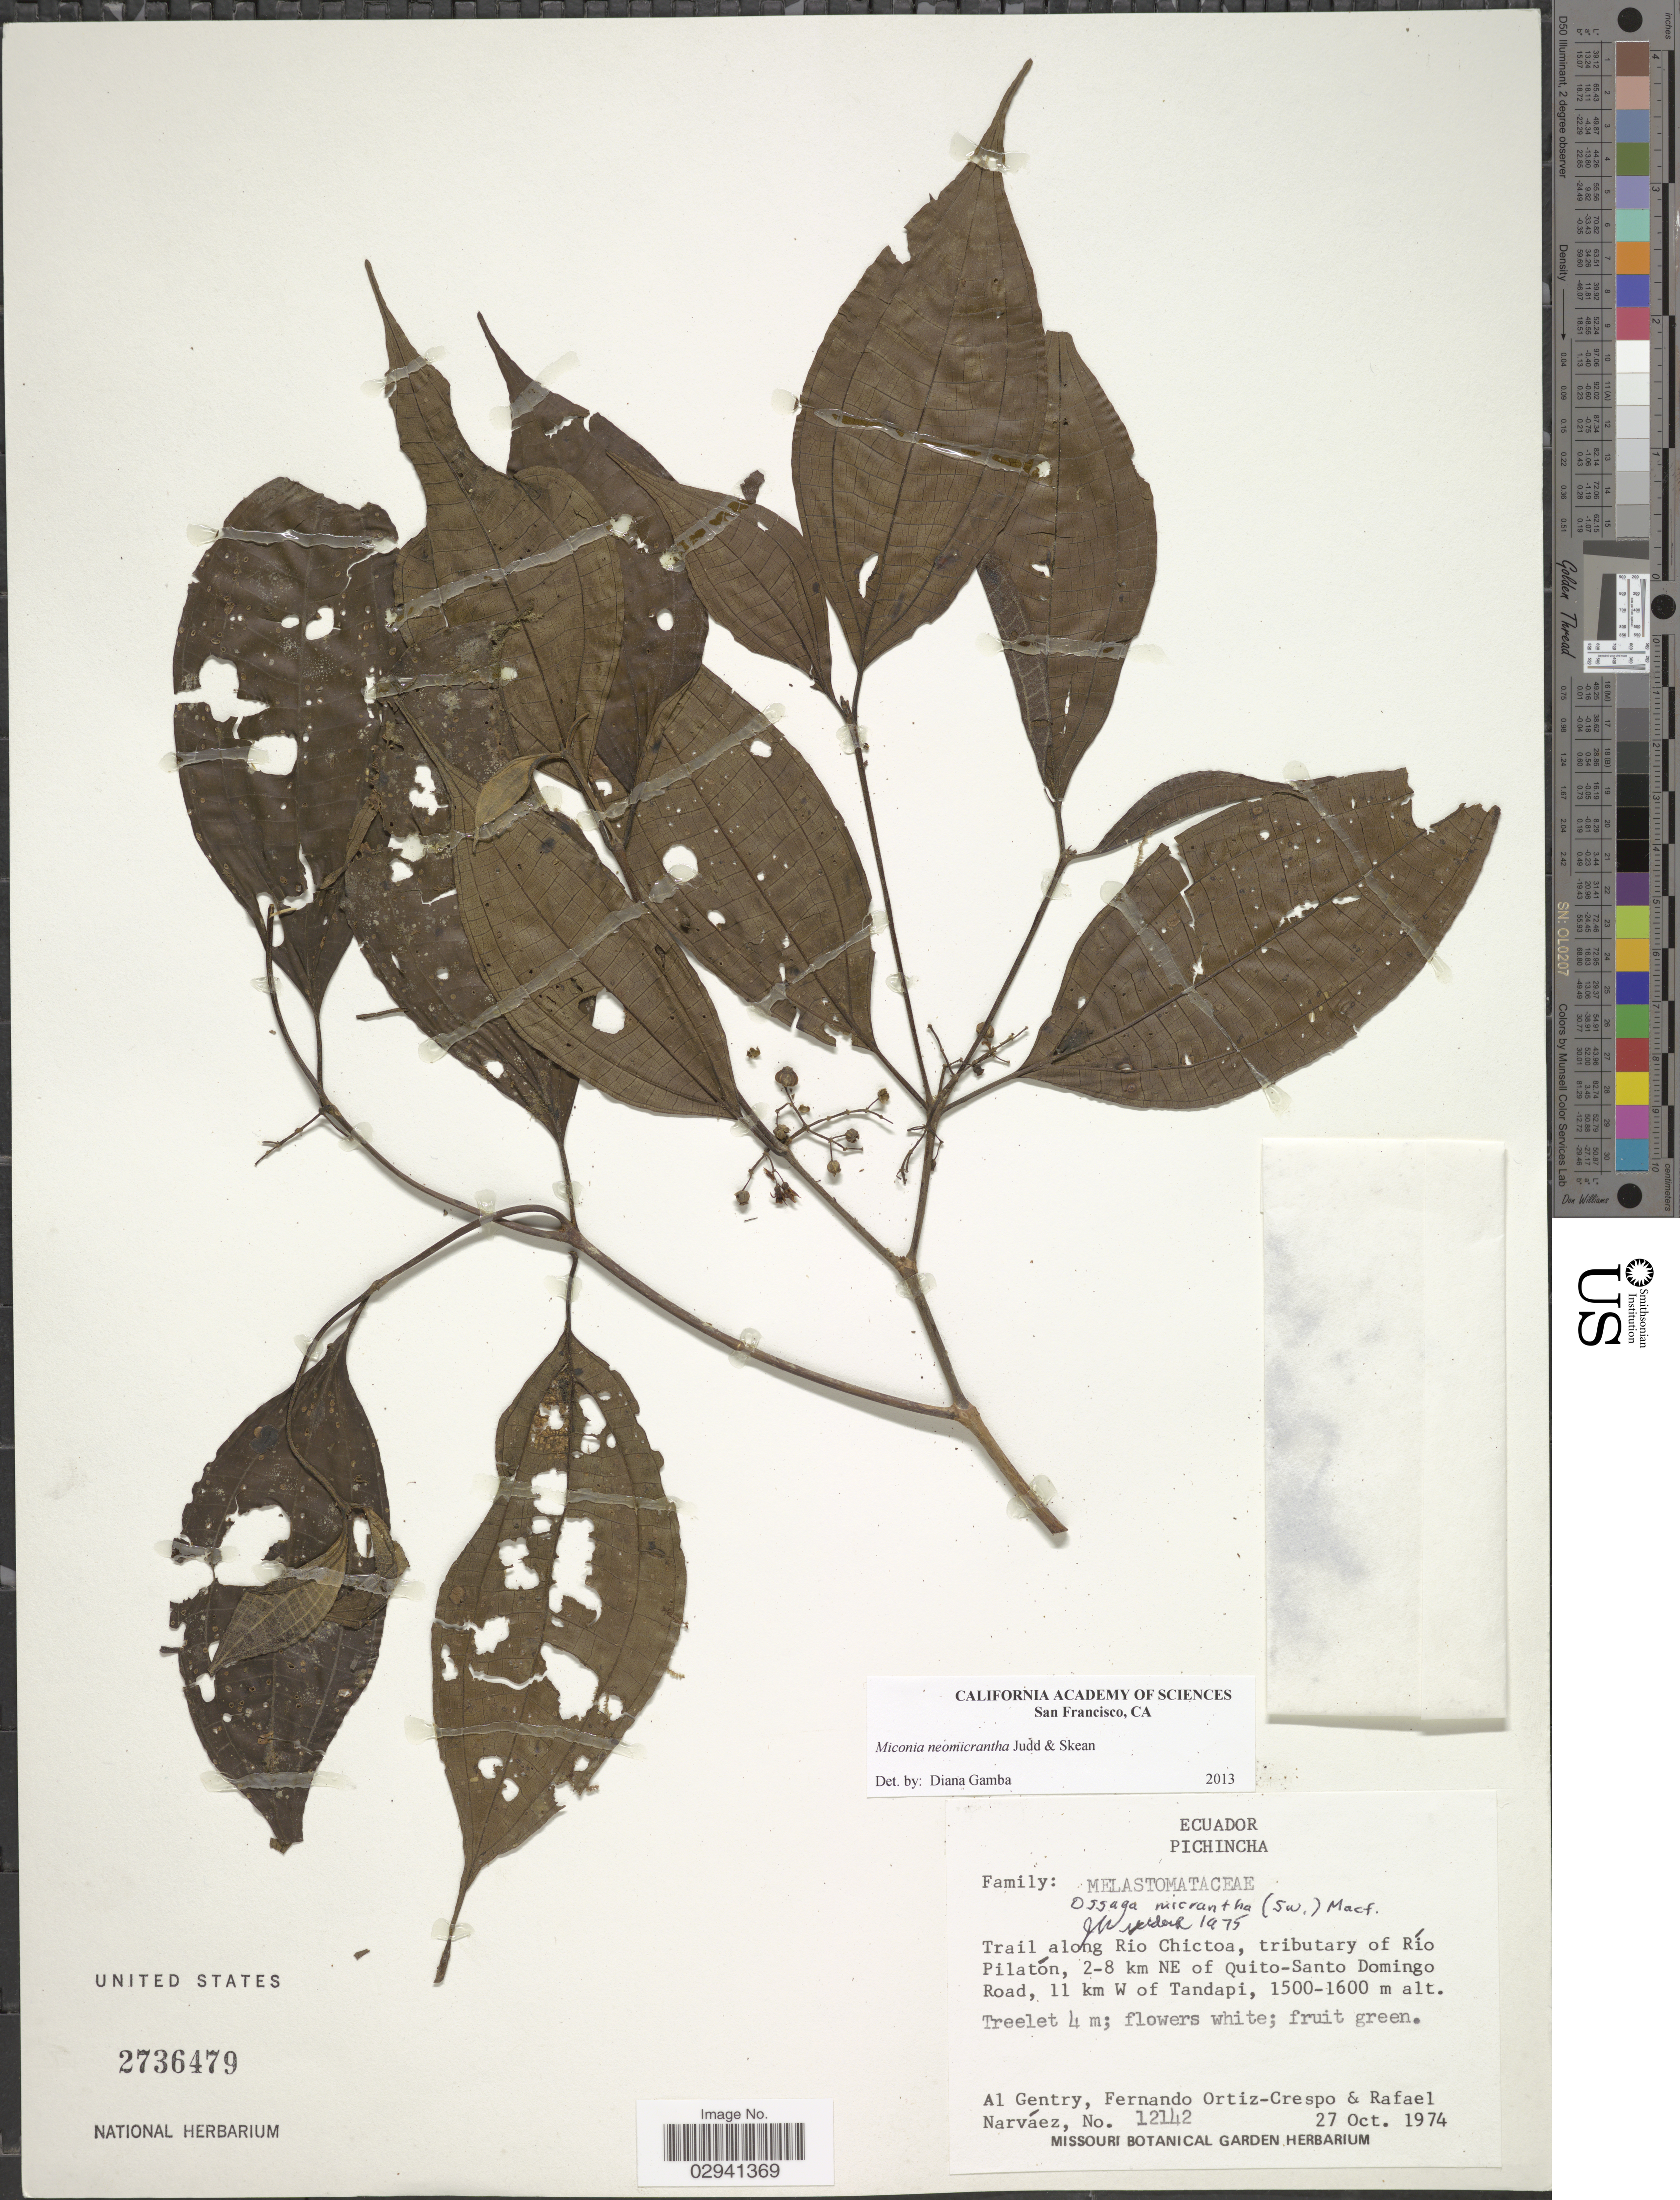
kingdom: Plantae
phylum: Tracheophyta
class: Magnoliopsida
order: Myrtales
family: Melastomataceae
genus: Miconia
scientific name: Miconia neomicrantha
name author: Judd & Skean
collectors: A. H. Gentry, F. Ortiz-Crespo & R. Narváez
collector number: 12142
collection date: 1974-10-27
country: Ecuador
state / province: Pichincha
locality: Trail along Río Chictoa, tributary of Río Pilatón, 2-8 km NE of Quito-Santo Domingo Road, 11 km W of Tandapi.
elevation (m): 1500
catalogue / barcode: US 2736479